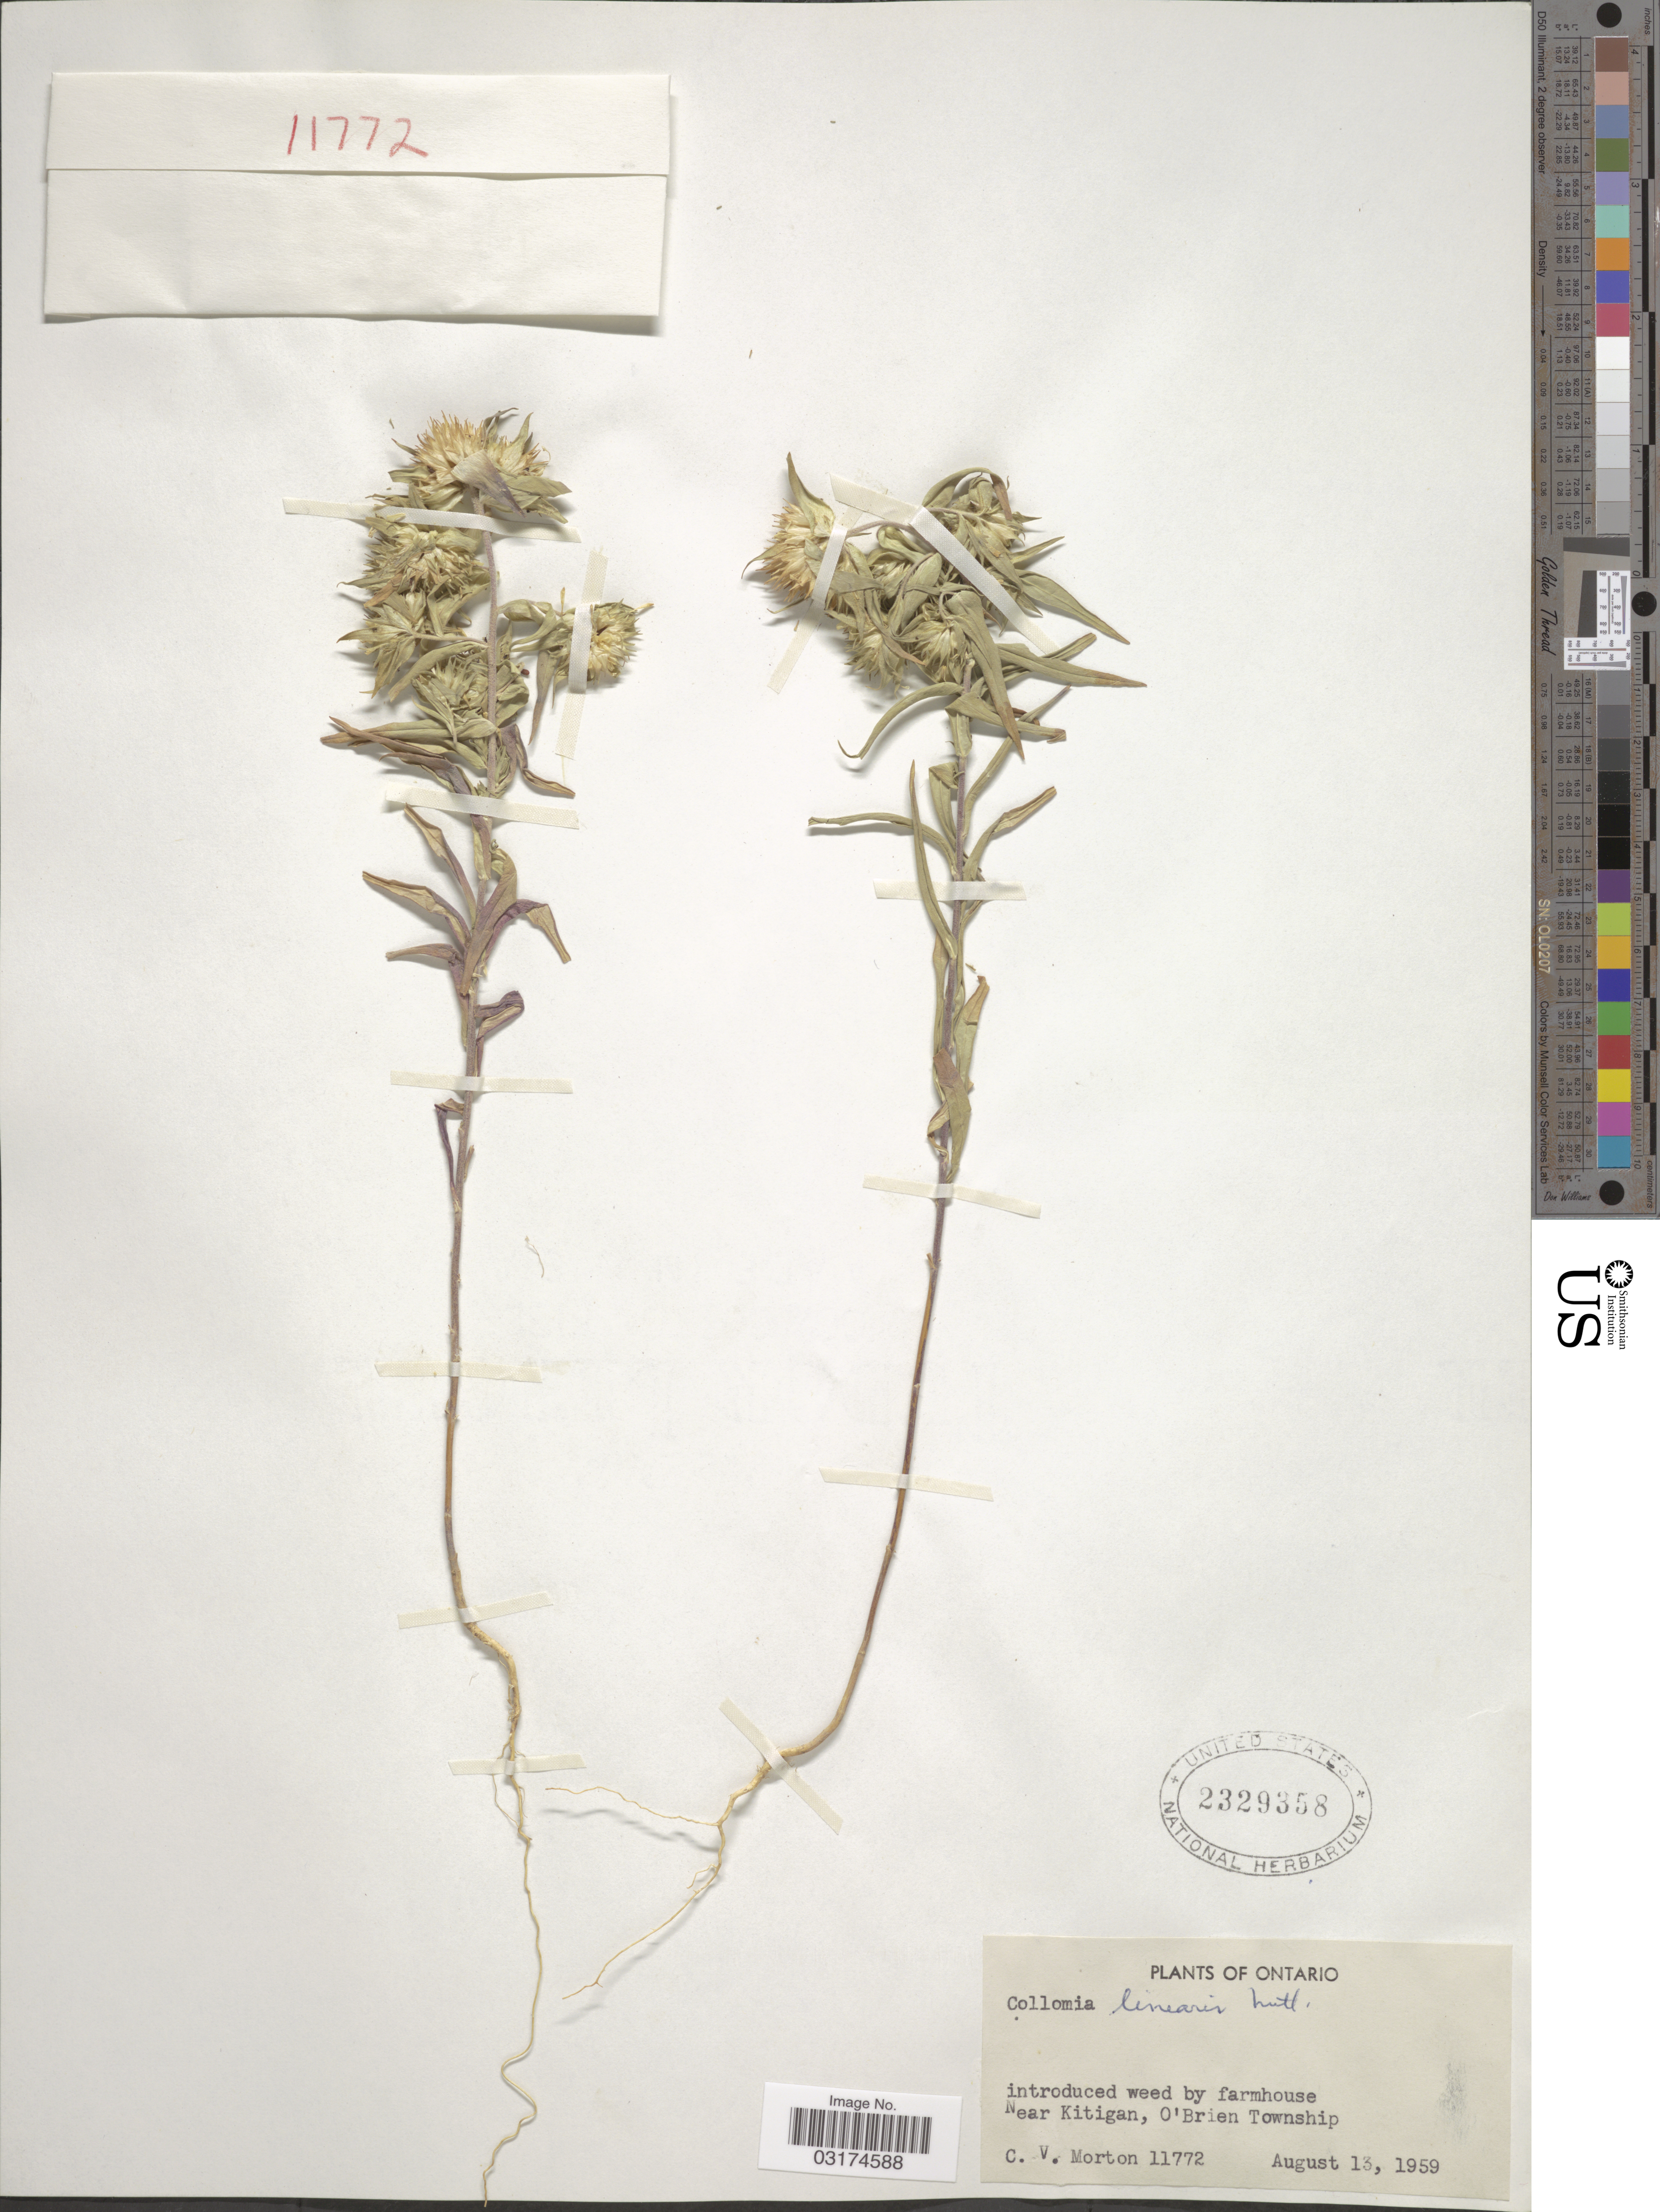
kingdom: Plantae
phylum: Tracheophyta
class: Magnoliopsida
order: Ericales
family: Polemoniaceae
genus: Collomia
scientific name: Collomia linearis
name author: Nutt.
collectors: C. V. Morton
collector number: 11772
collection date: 1959-08-13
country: Canada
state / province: Ontario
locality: Introduced weed by farmhouse. Near Kitigan, O' Brien Township.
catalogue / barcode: US 2329358